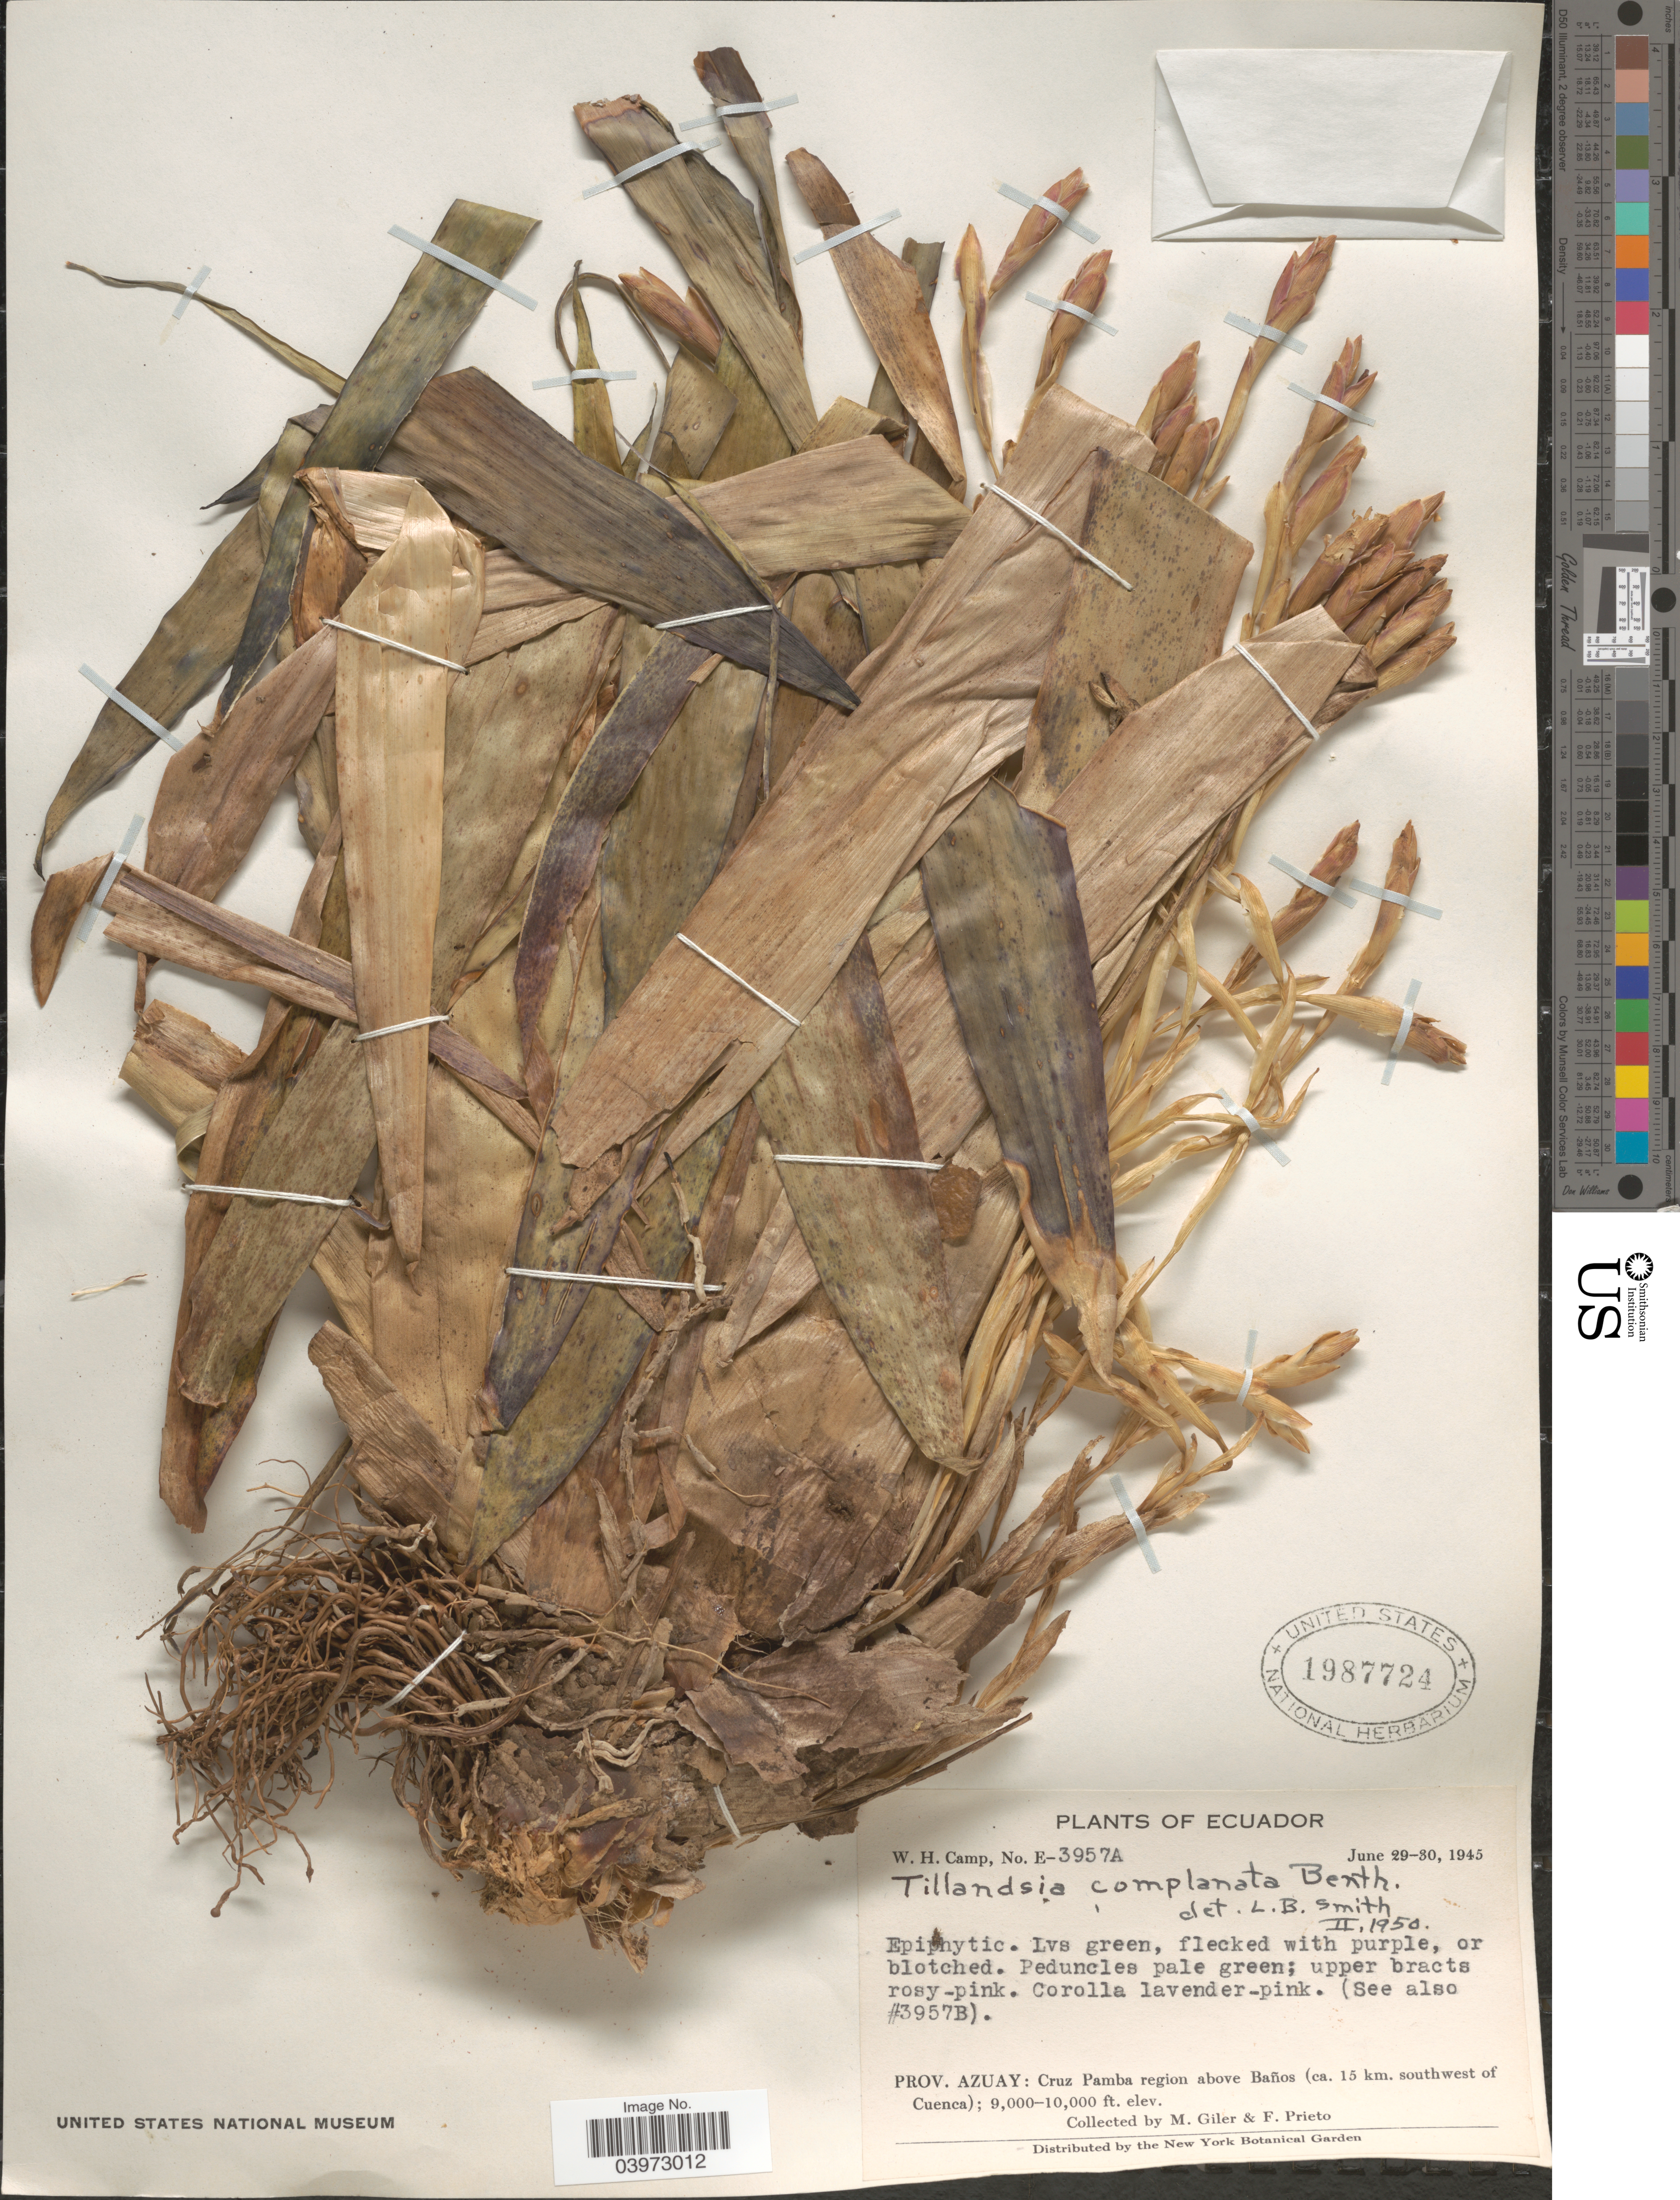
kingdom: Plantae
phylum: Tracheophyta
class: Liliopsida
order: Poales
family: Bromeliaceae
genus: Tillandsia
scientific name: Tillandsia complanata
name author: Benth.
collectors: M. Gíler & F. Prieto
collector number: E-3957A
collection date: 1945-06-29/1945-06-30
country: Ecuador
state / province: Azuay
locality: Cruz Pamba region above Baños (ca. 15 km. southwest of Cuenca).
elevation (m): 2743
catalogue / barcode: US 1987724